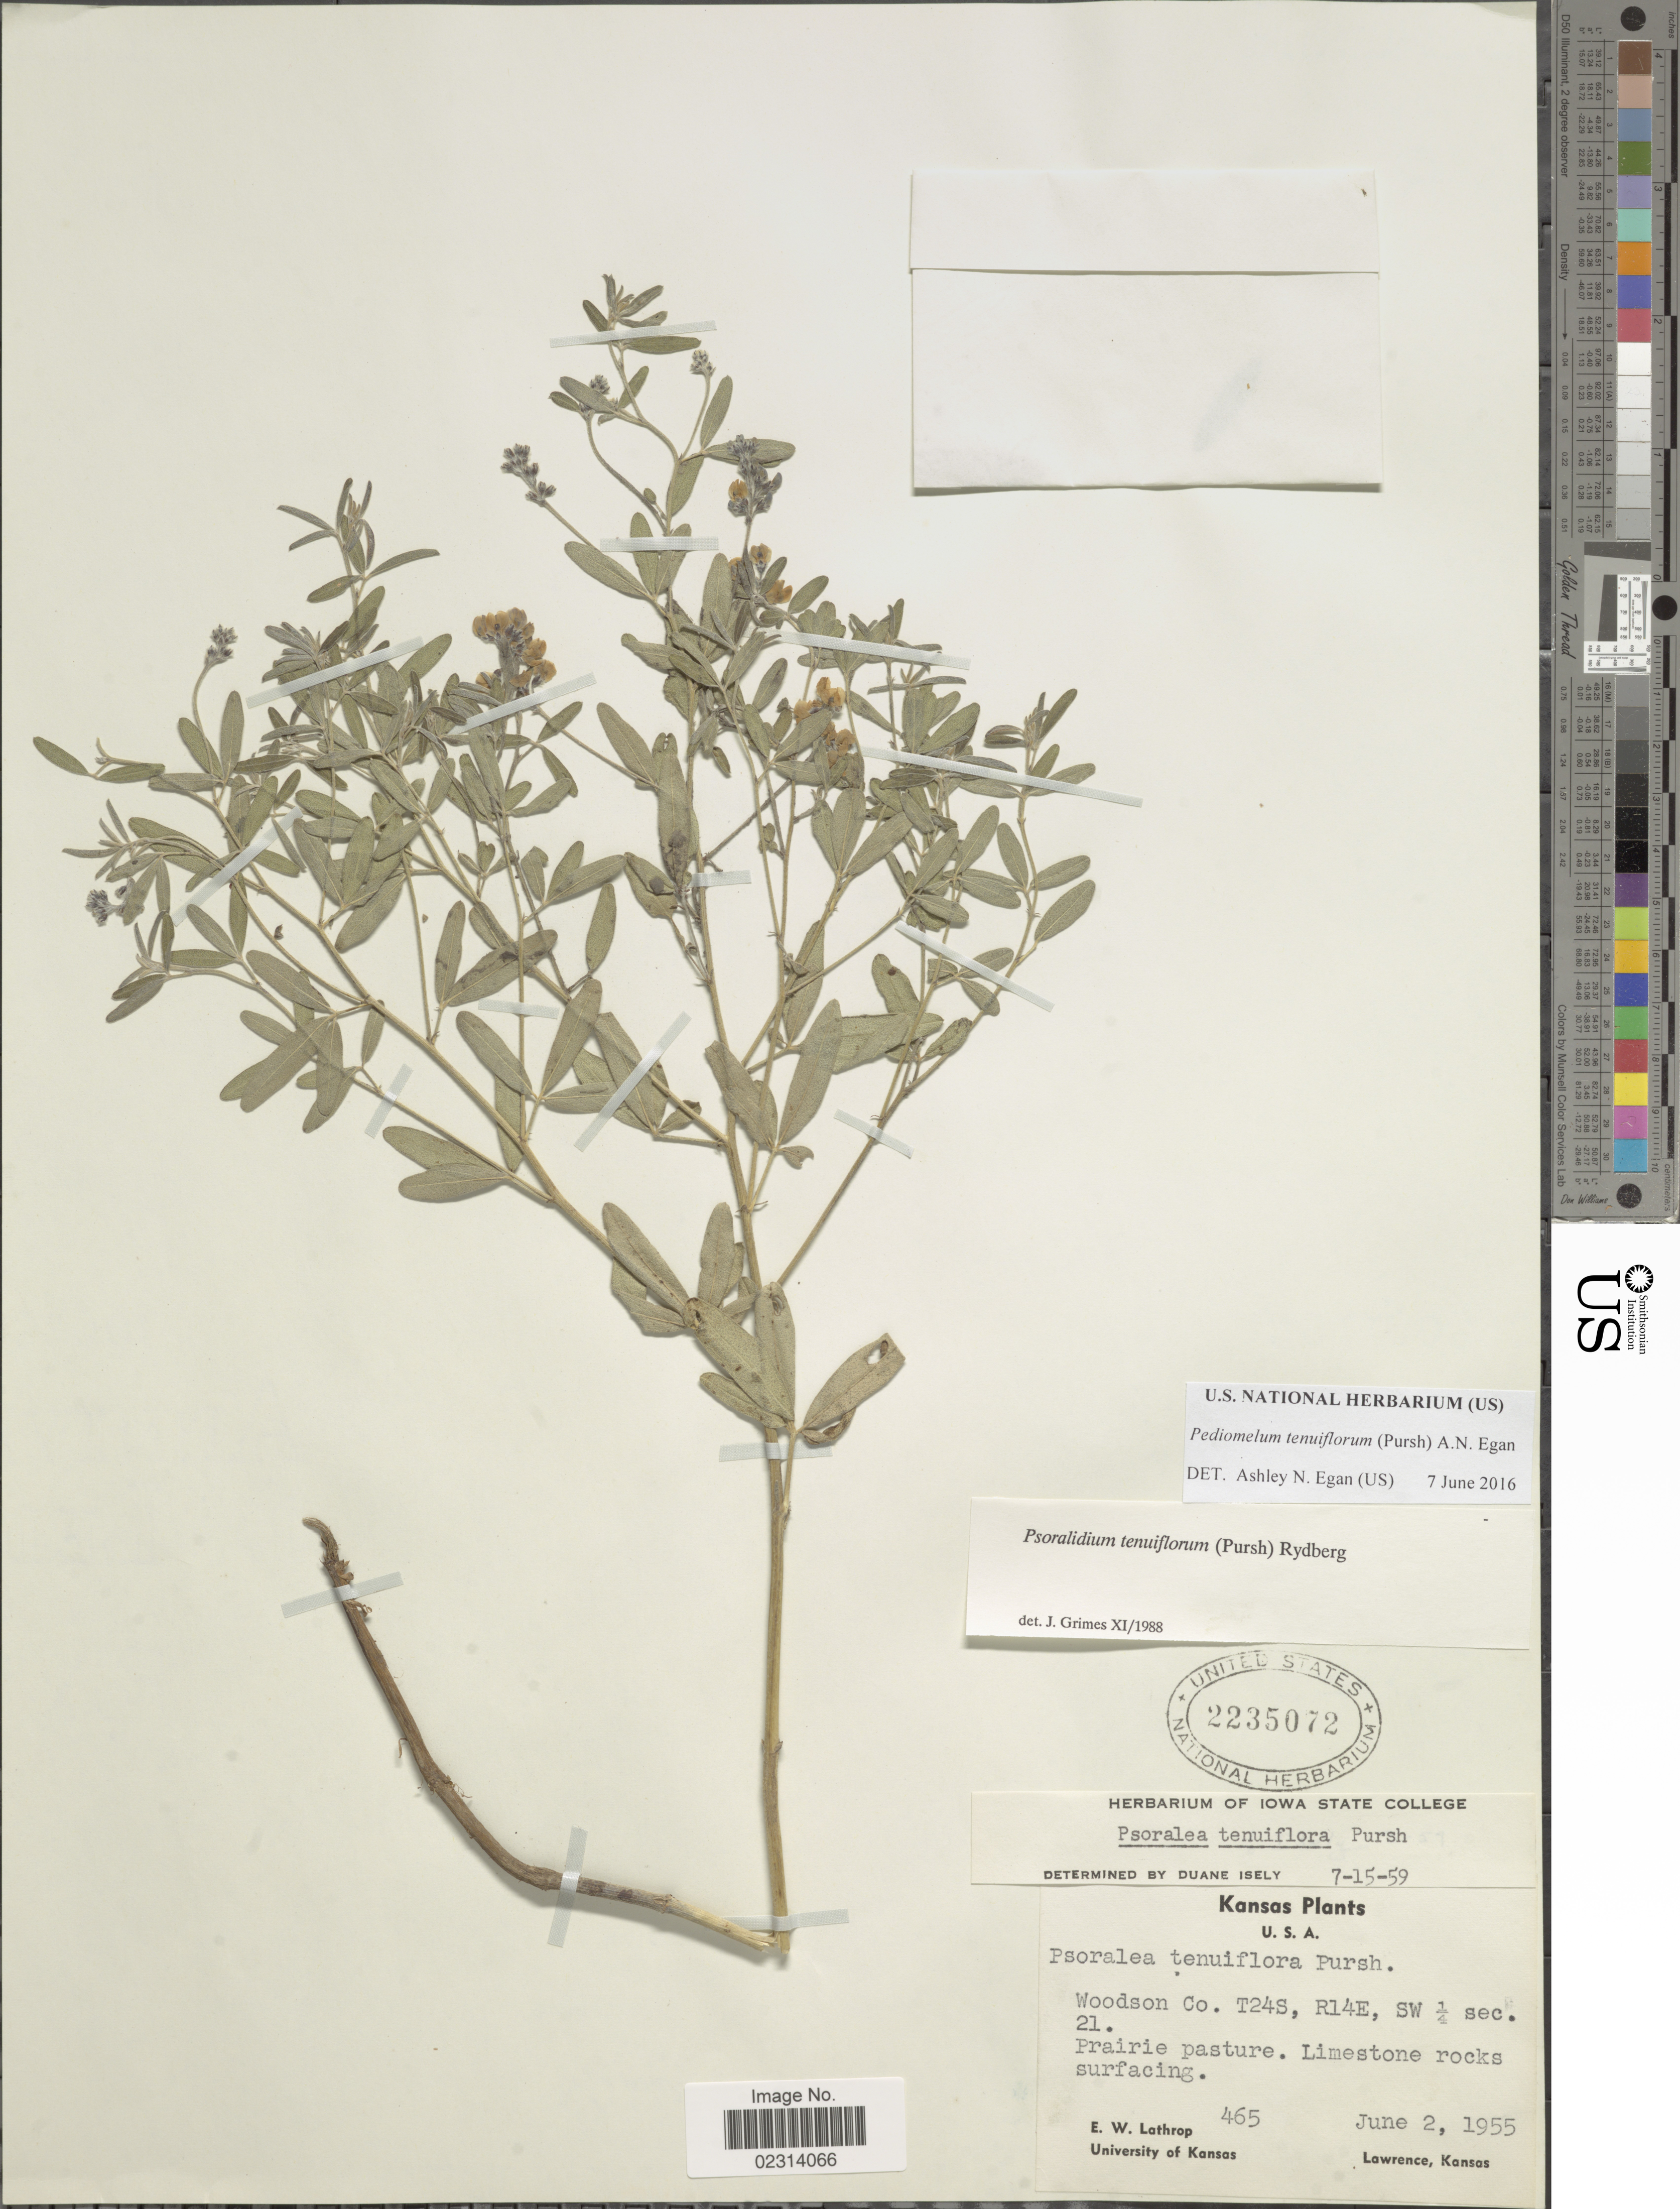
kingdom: Plantae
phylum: Tracheophyta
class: Magnoliopsida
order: Fabales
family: Fabaceae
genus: Psoralidium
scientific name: Psoralidium tenuiflorum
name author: (Pursh) Rydb.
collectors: E. W. Lathrop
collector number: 465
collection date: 1955-06-02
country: United States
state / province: Kansas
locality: Woodson Co., T24S, R14E, SW ¼ sec. 21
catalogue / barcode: US 2235072